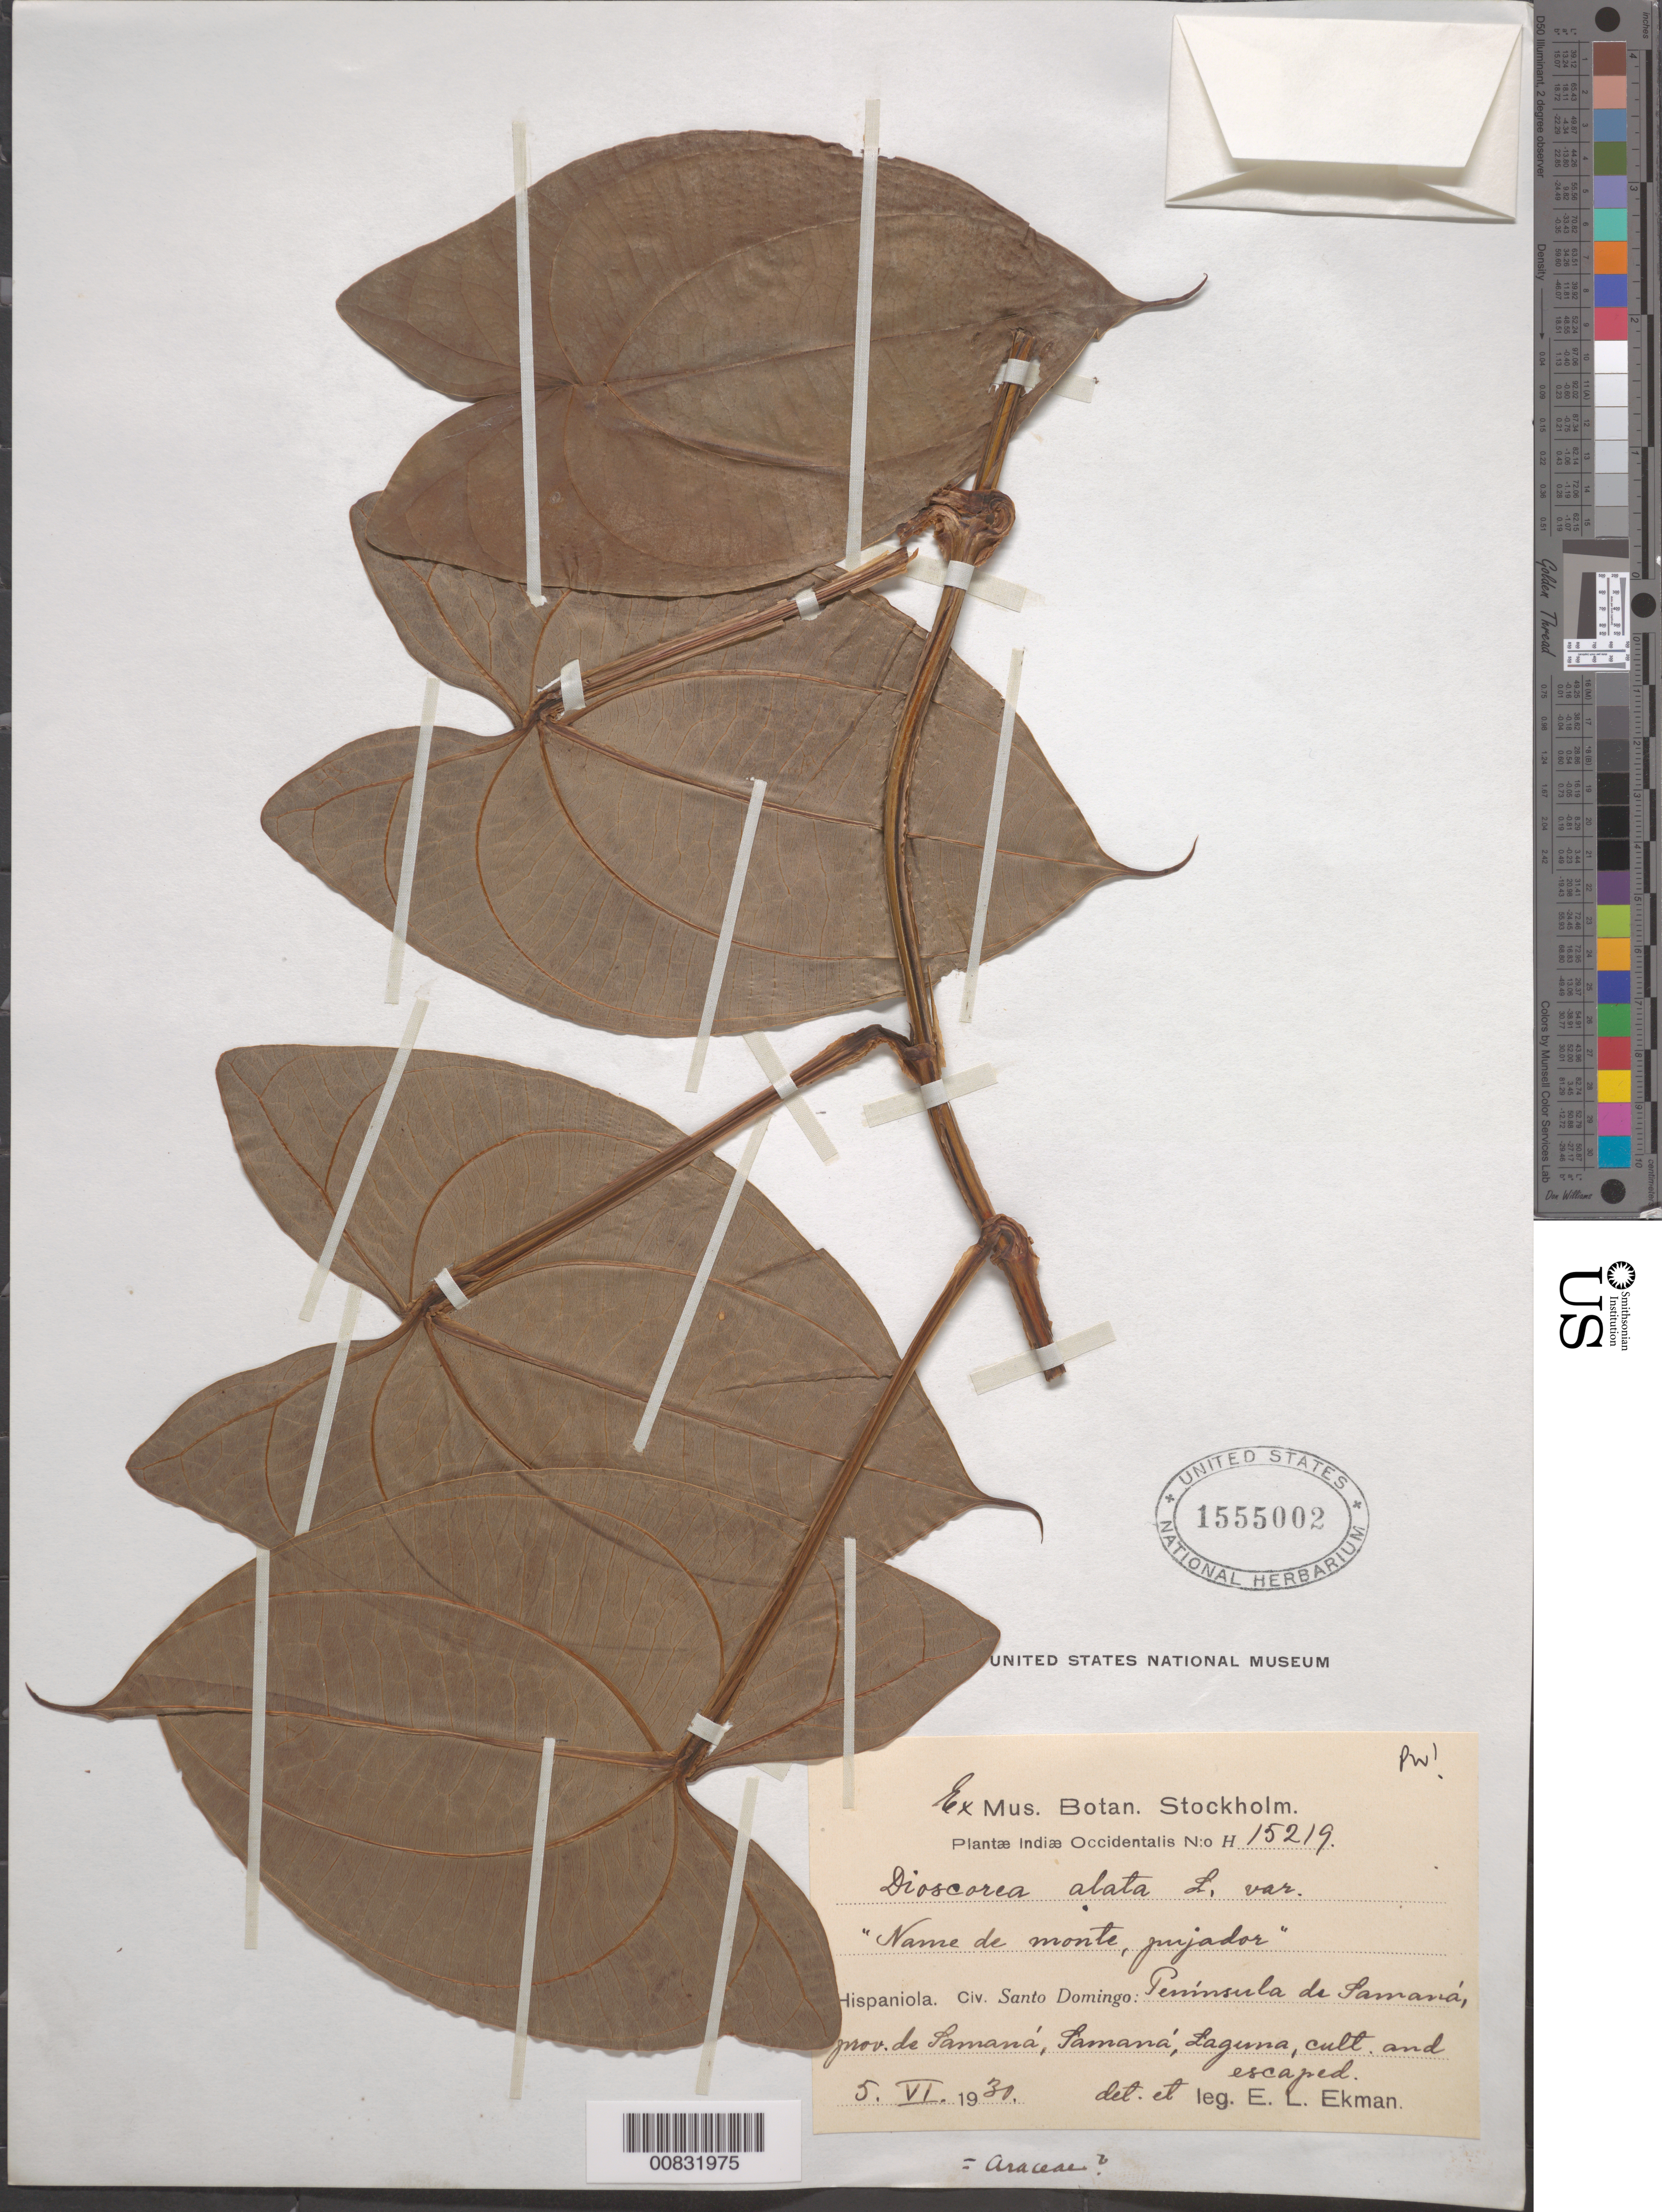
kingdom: Plantae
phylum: Tracheophyta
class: Liliopsida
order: Dioscoreales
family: Dioscoreaceae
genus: Dioscorea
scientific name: Dioscorea alata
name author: L.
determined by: Ekman, E. L.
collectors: E. L. Ekman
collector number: H 15219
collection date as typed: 05 Jun 1930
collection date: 1930-06-05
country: Dominican Republic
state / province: Samana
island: Hispaniola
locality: Península de Samaná, Samaná, Laguna.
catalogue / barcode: US 1555002